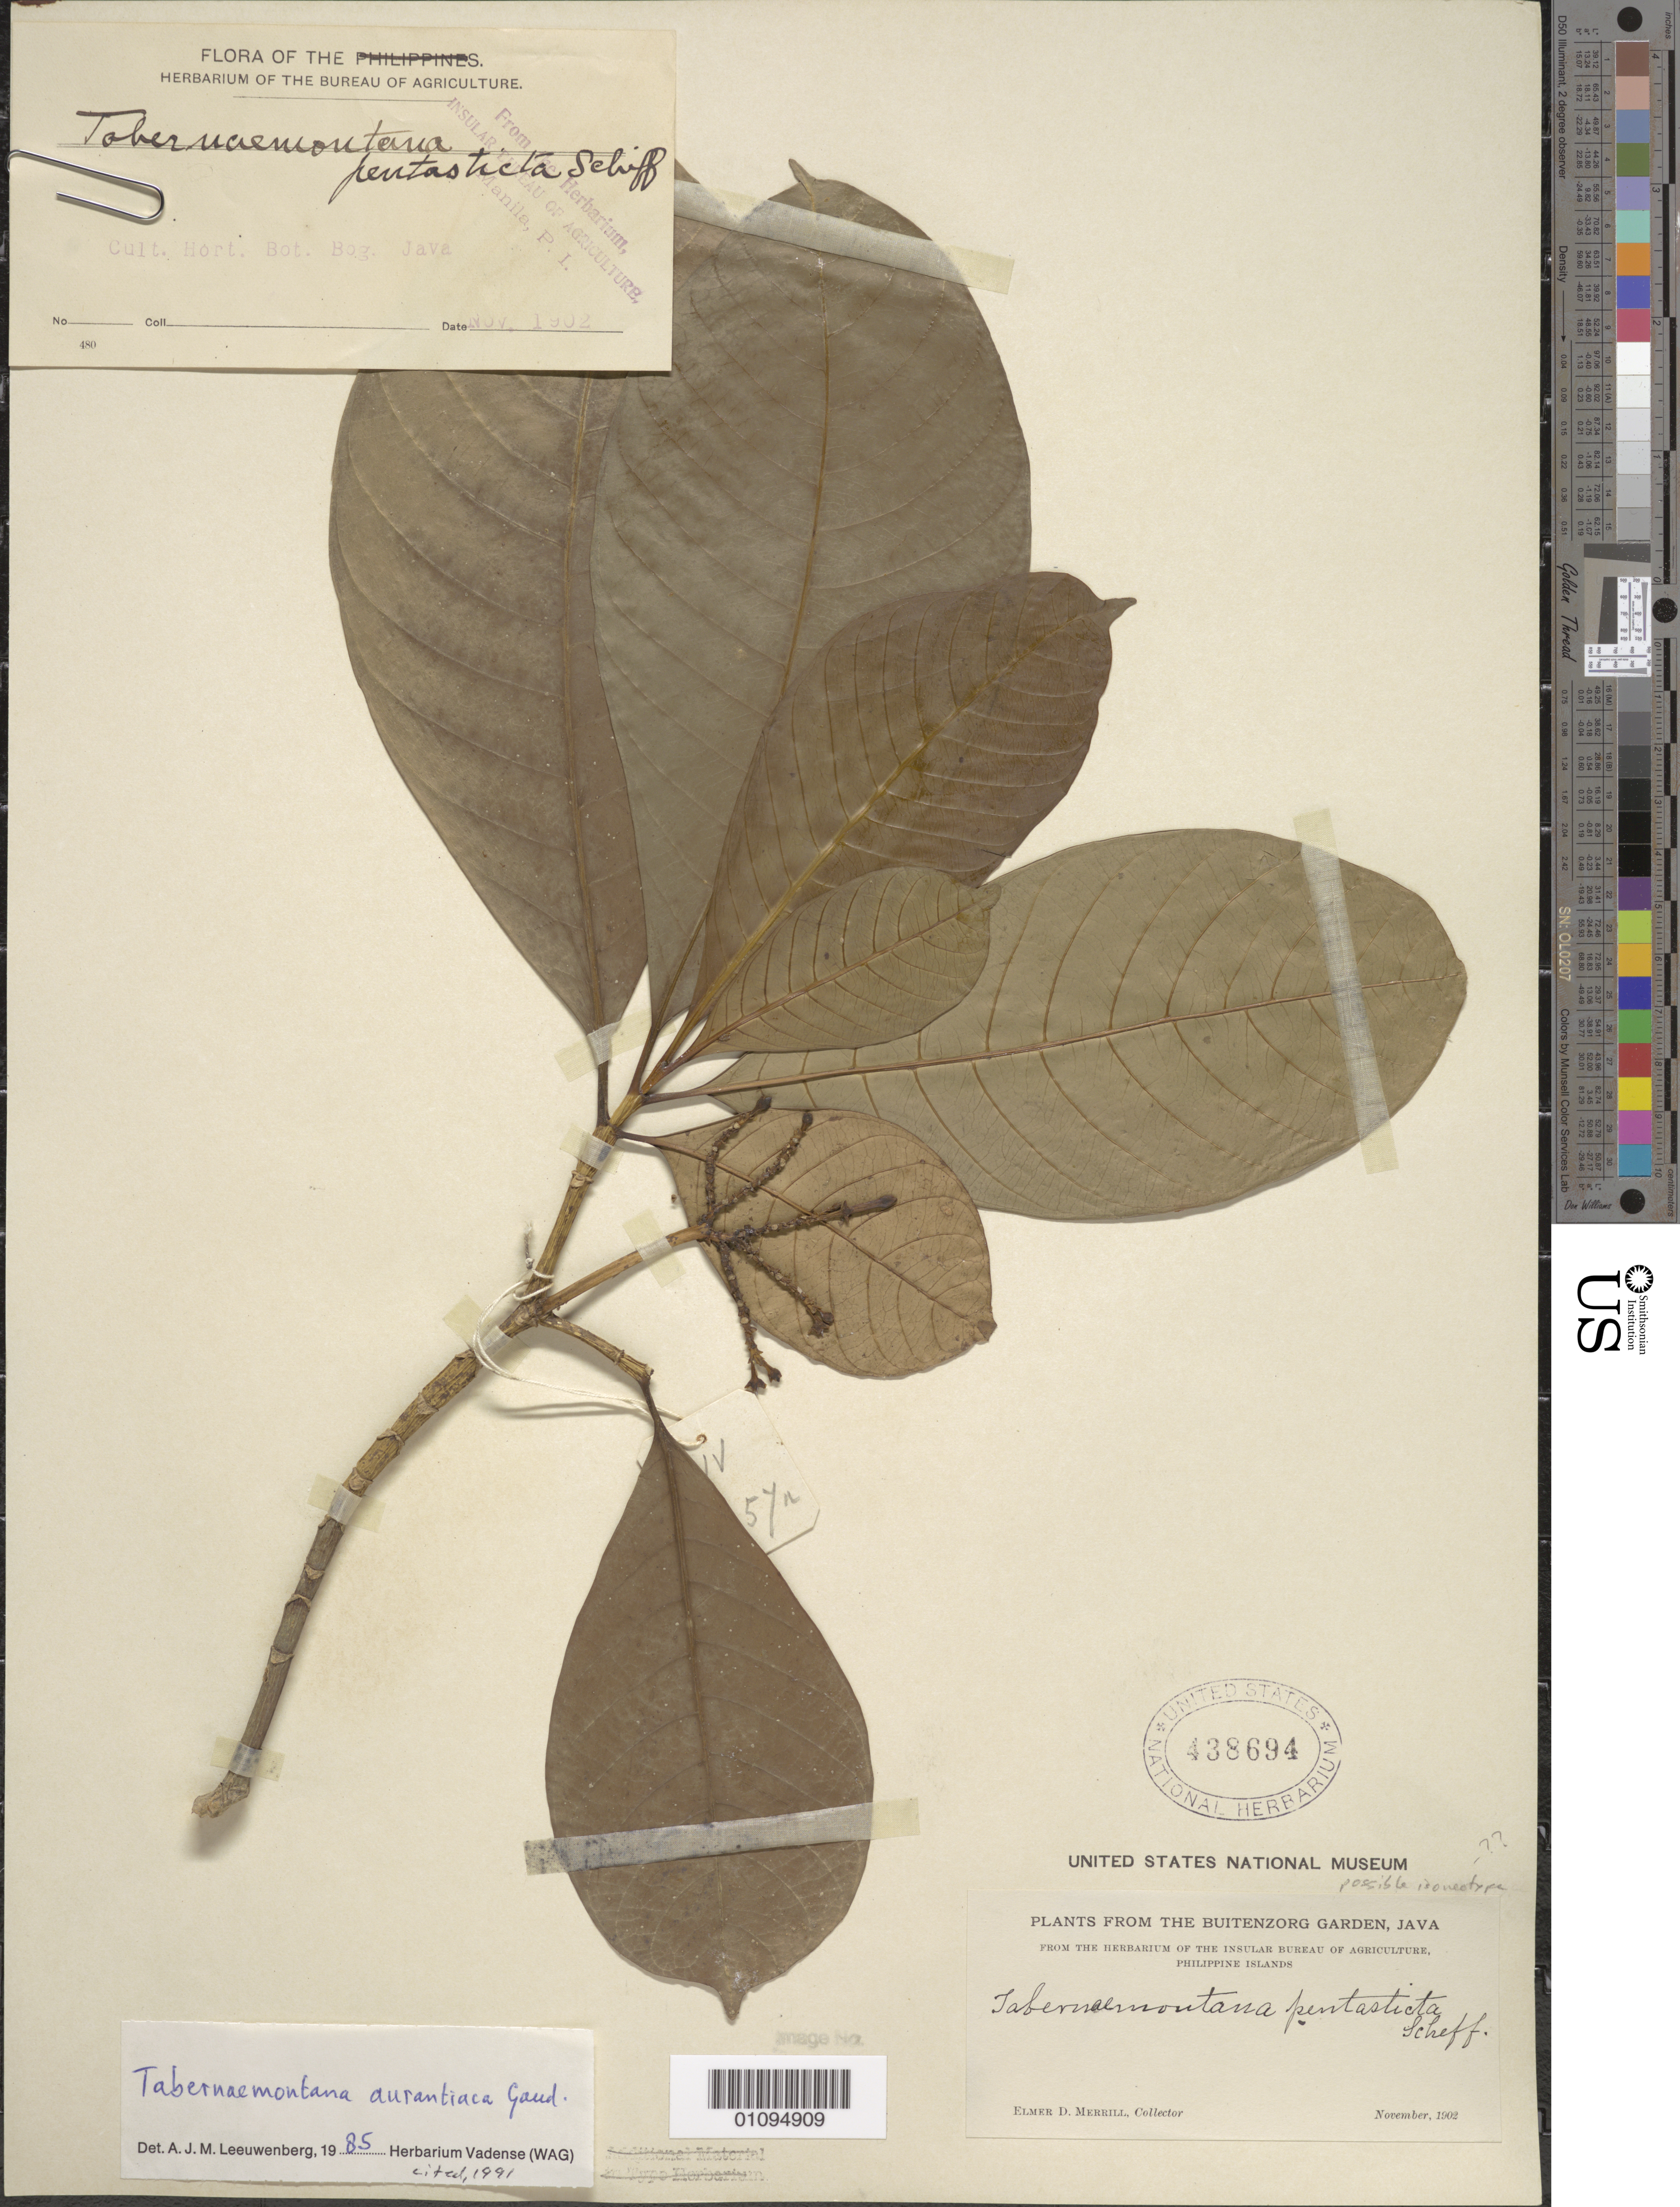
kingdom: Plantae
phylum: Tracheophyta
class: Magnoliopsida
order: Gentianales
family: Apocynaceae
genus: Tabernaemontana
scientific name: Tabernaemontana aurantiaca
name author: Gaudich.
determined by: Leeuwenberg, A. J. M.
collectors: E. D. Merrill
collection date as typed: Nov 1902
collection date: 1902-11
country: Indonesia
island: Java I.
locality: Buitenzorg garden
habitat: Cult. Hort. Bot. Bog. Java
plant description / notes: Cult. Hort. Bot. Bog. Java; specimen made from cultivated plant, bears tag "IV A 57" which matches type collection of Tabernaemontana pentastica Scheff. and may have been made from type tree (and thus possibly a "clonotype"). Annotated "possible isoneotype" but publication not found.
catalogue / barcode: US 438694